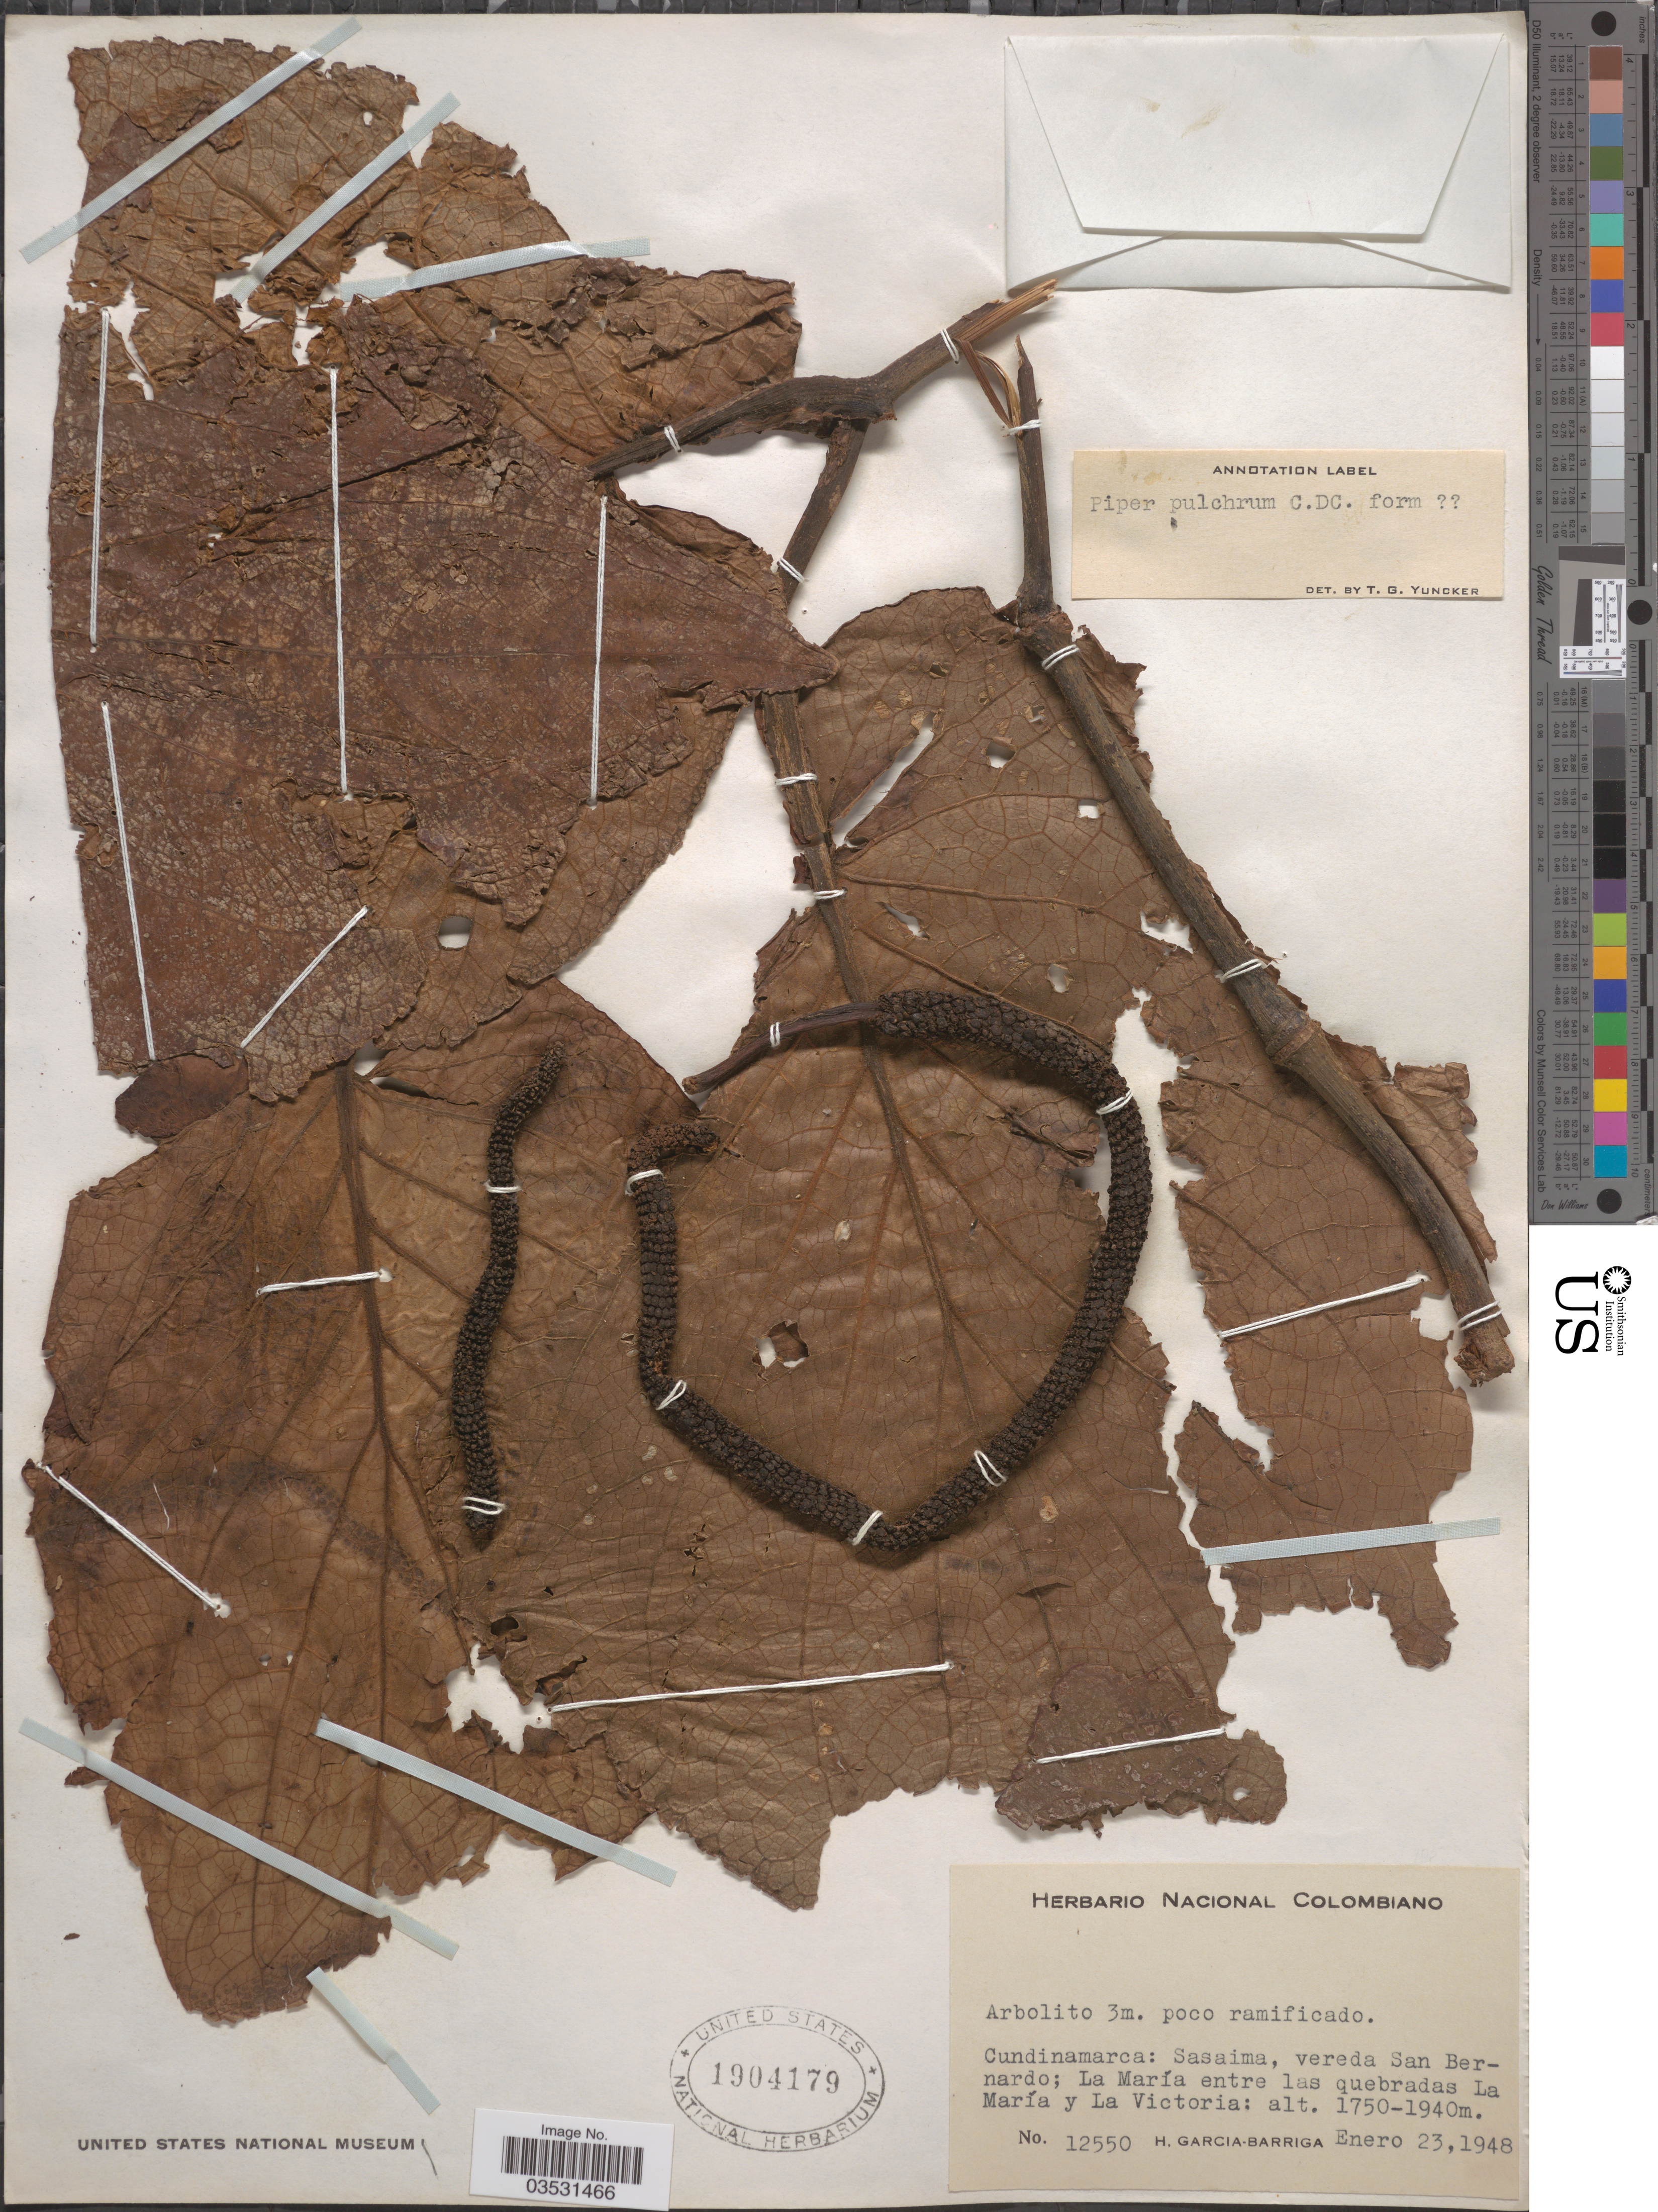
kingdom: Plantae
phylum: Tracheophyta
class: Magnoliopsida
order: Piperales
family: Piperaceae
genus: Piper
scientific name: Piper pulchrum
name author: C. DC.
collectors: H. García Barriga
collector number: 12550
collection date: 1948-01-23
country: Colombia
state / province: Cundinamarca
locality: Sasaima, vereda San Bernardo; La María entre las quebradas La María y La Victoria.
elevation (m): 1750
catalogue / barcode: US 1904179